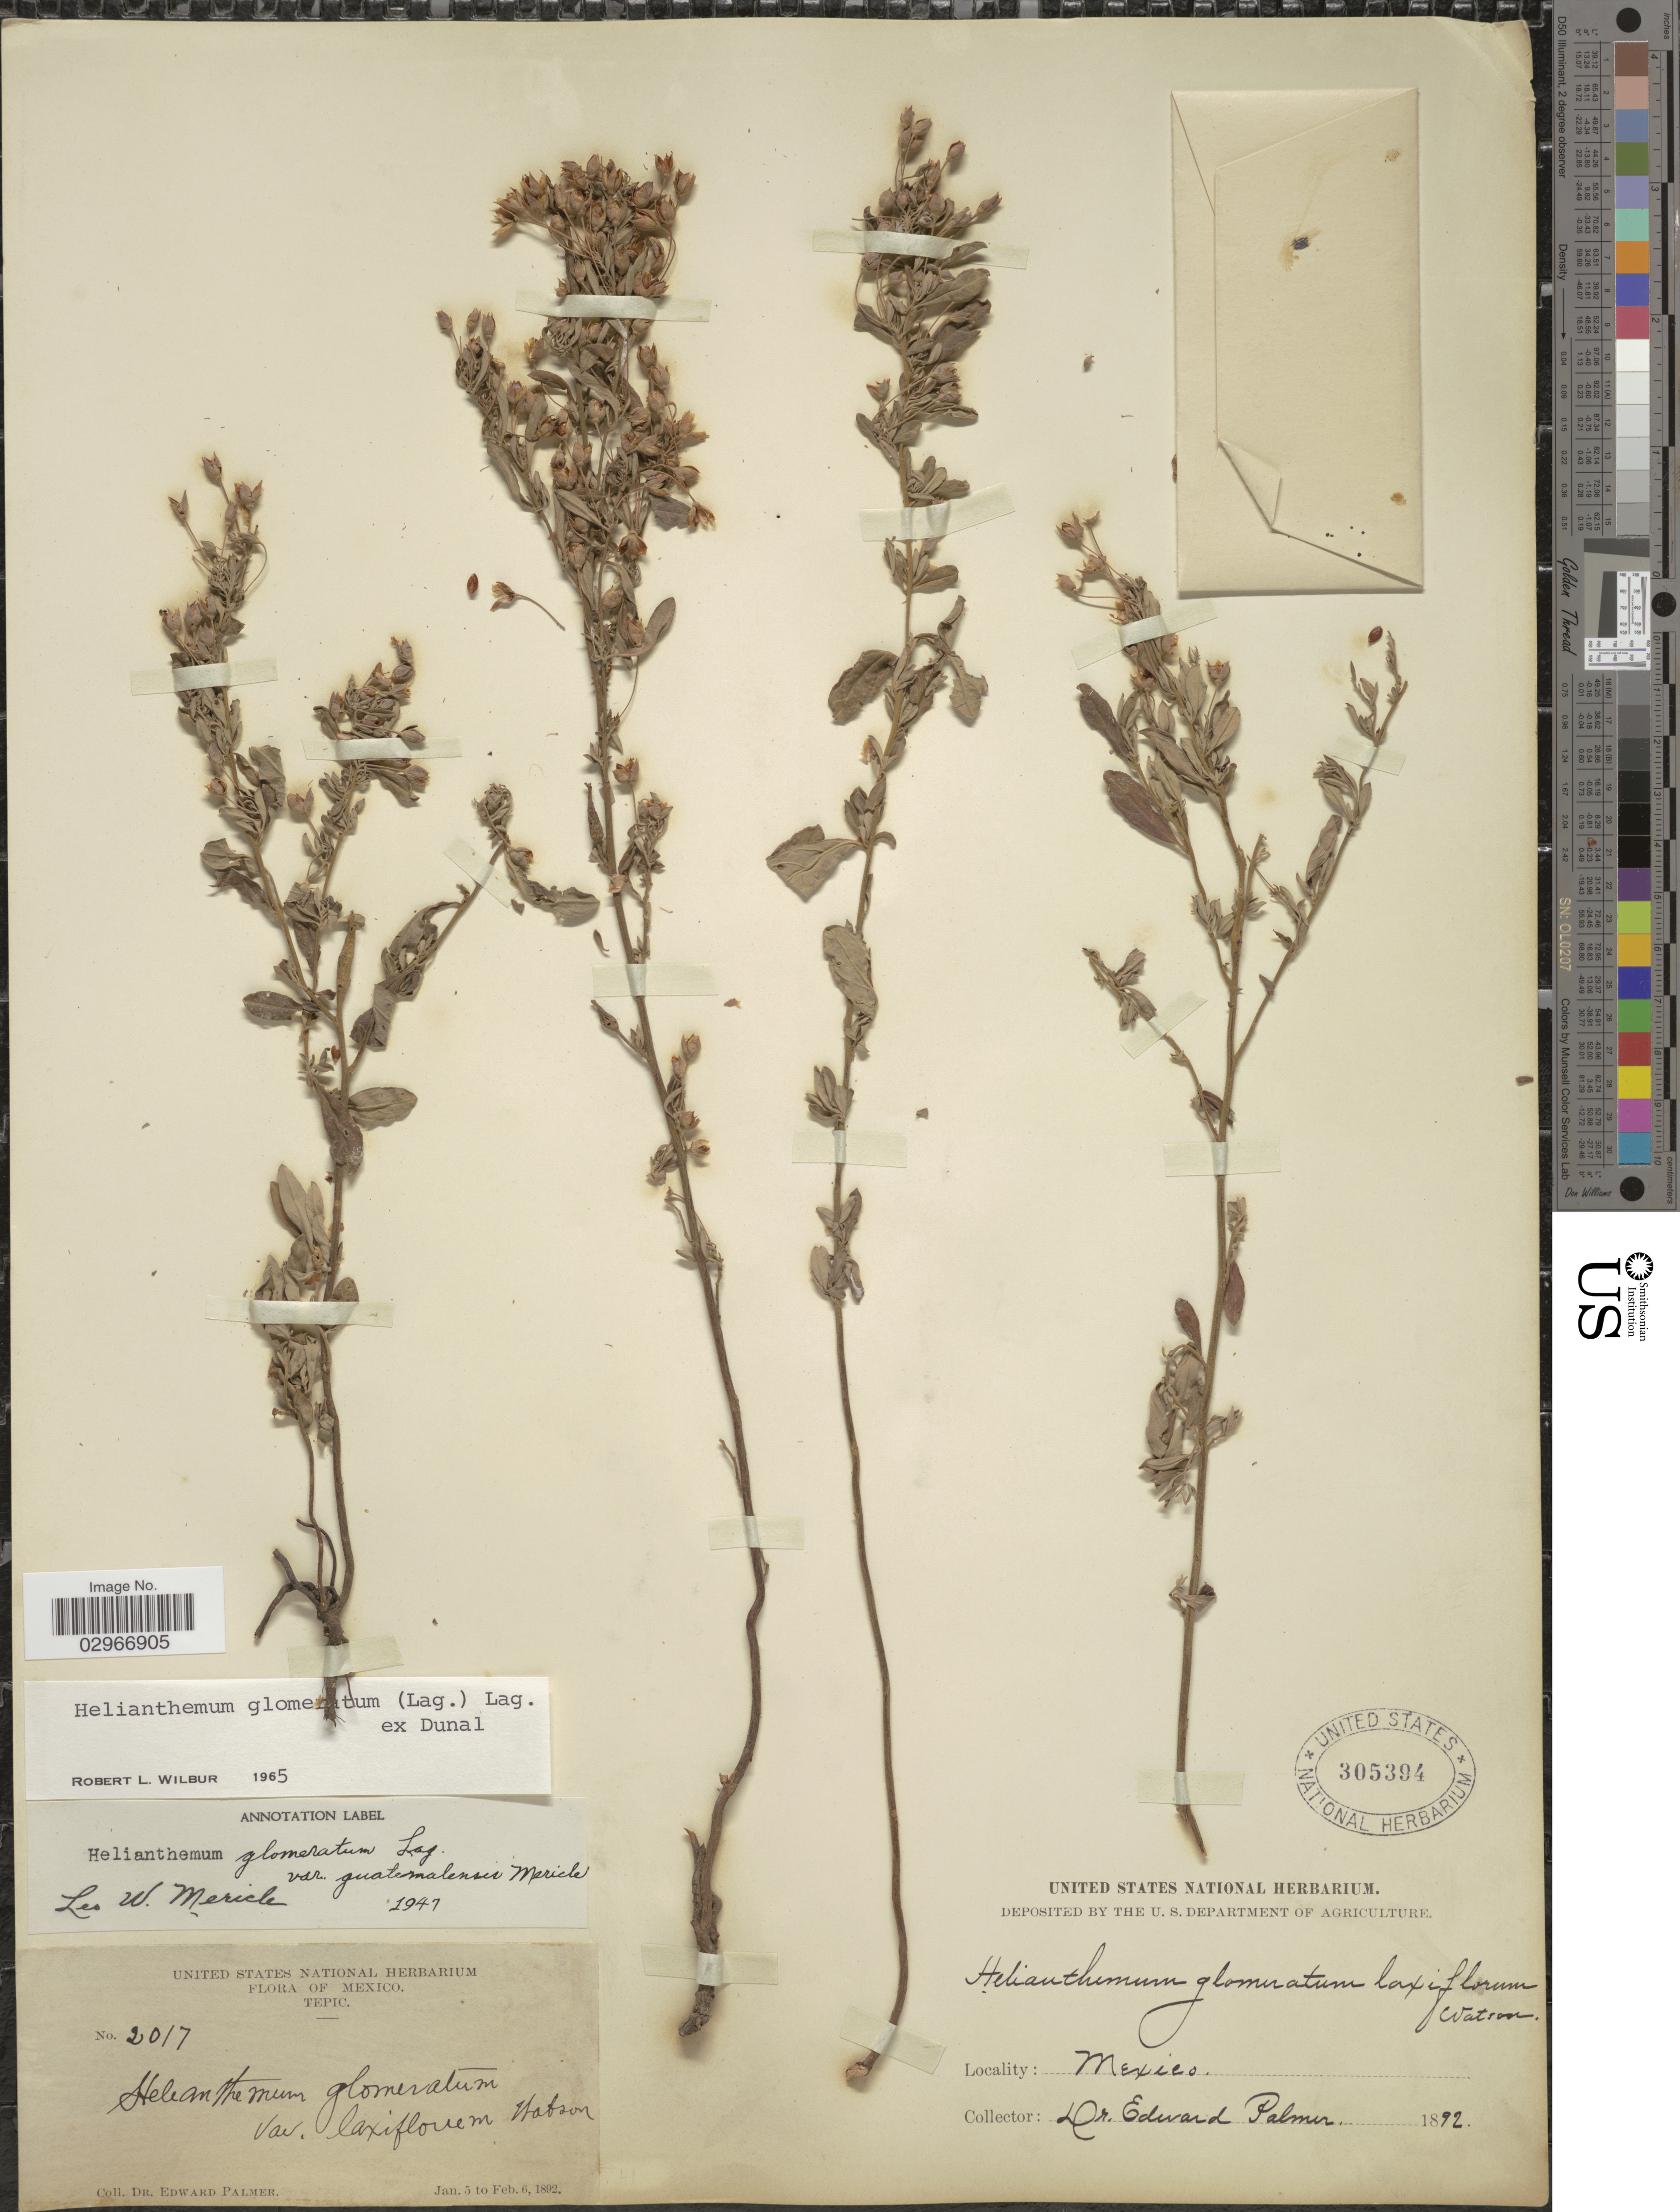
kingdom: Plantae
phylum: Tracheophyta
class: Magnoliopsida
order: Malvales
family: Cistaceae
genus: Helianthemum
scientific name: Helianthemum glomeratum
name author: (Lag.) Lag. ex Dunal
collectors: E. Palmer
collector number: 2017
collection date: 1892-01-05/1892-02-06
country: Mexico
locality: Tepic.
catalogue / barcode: US 305394